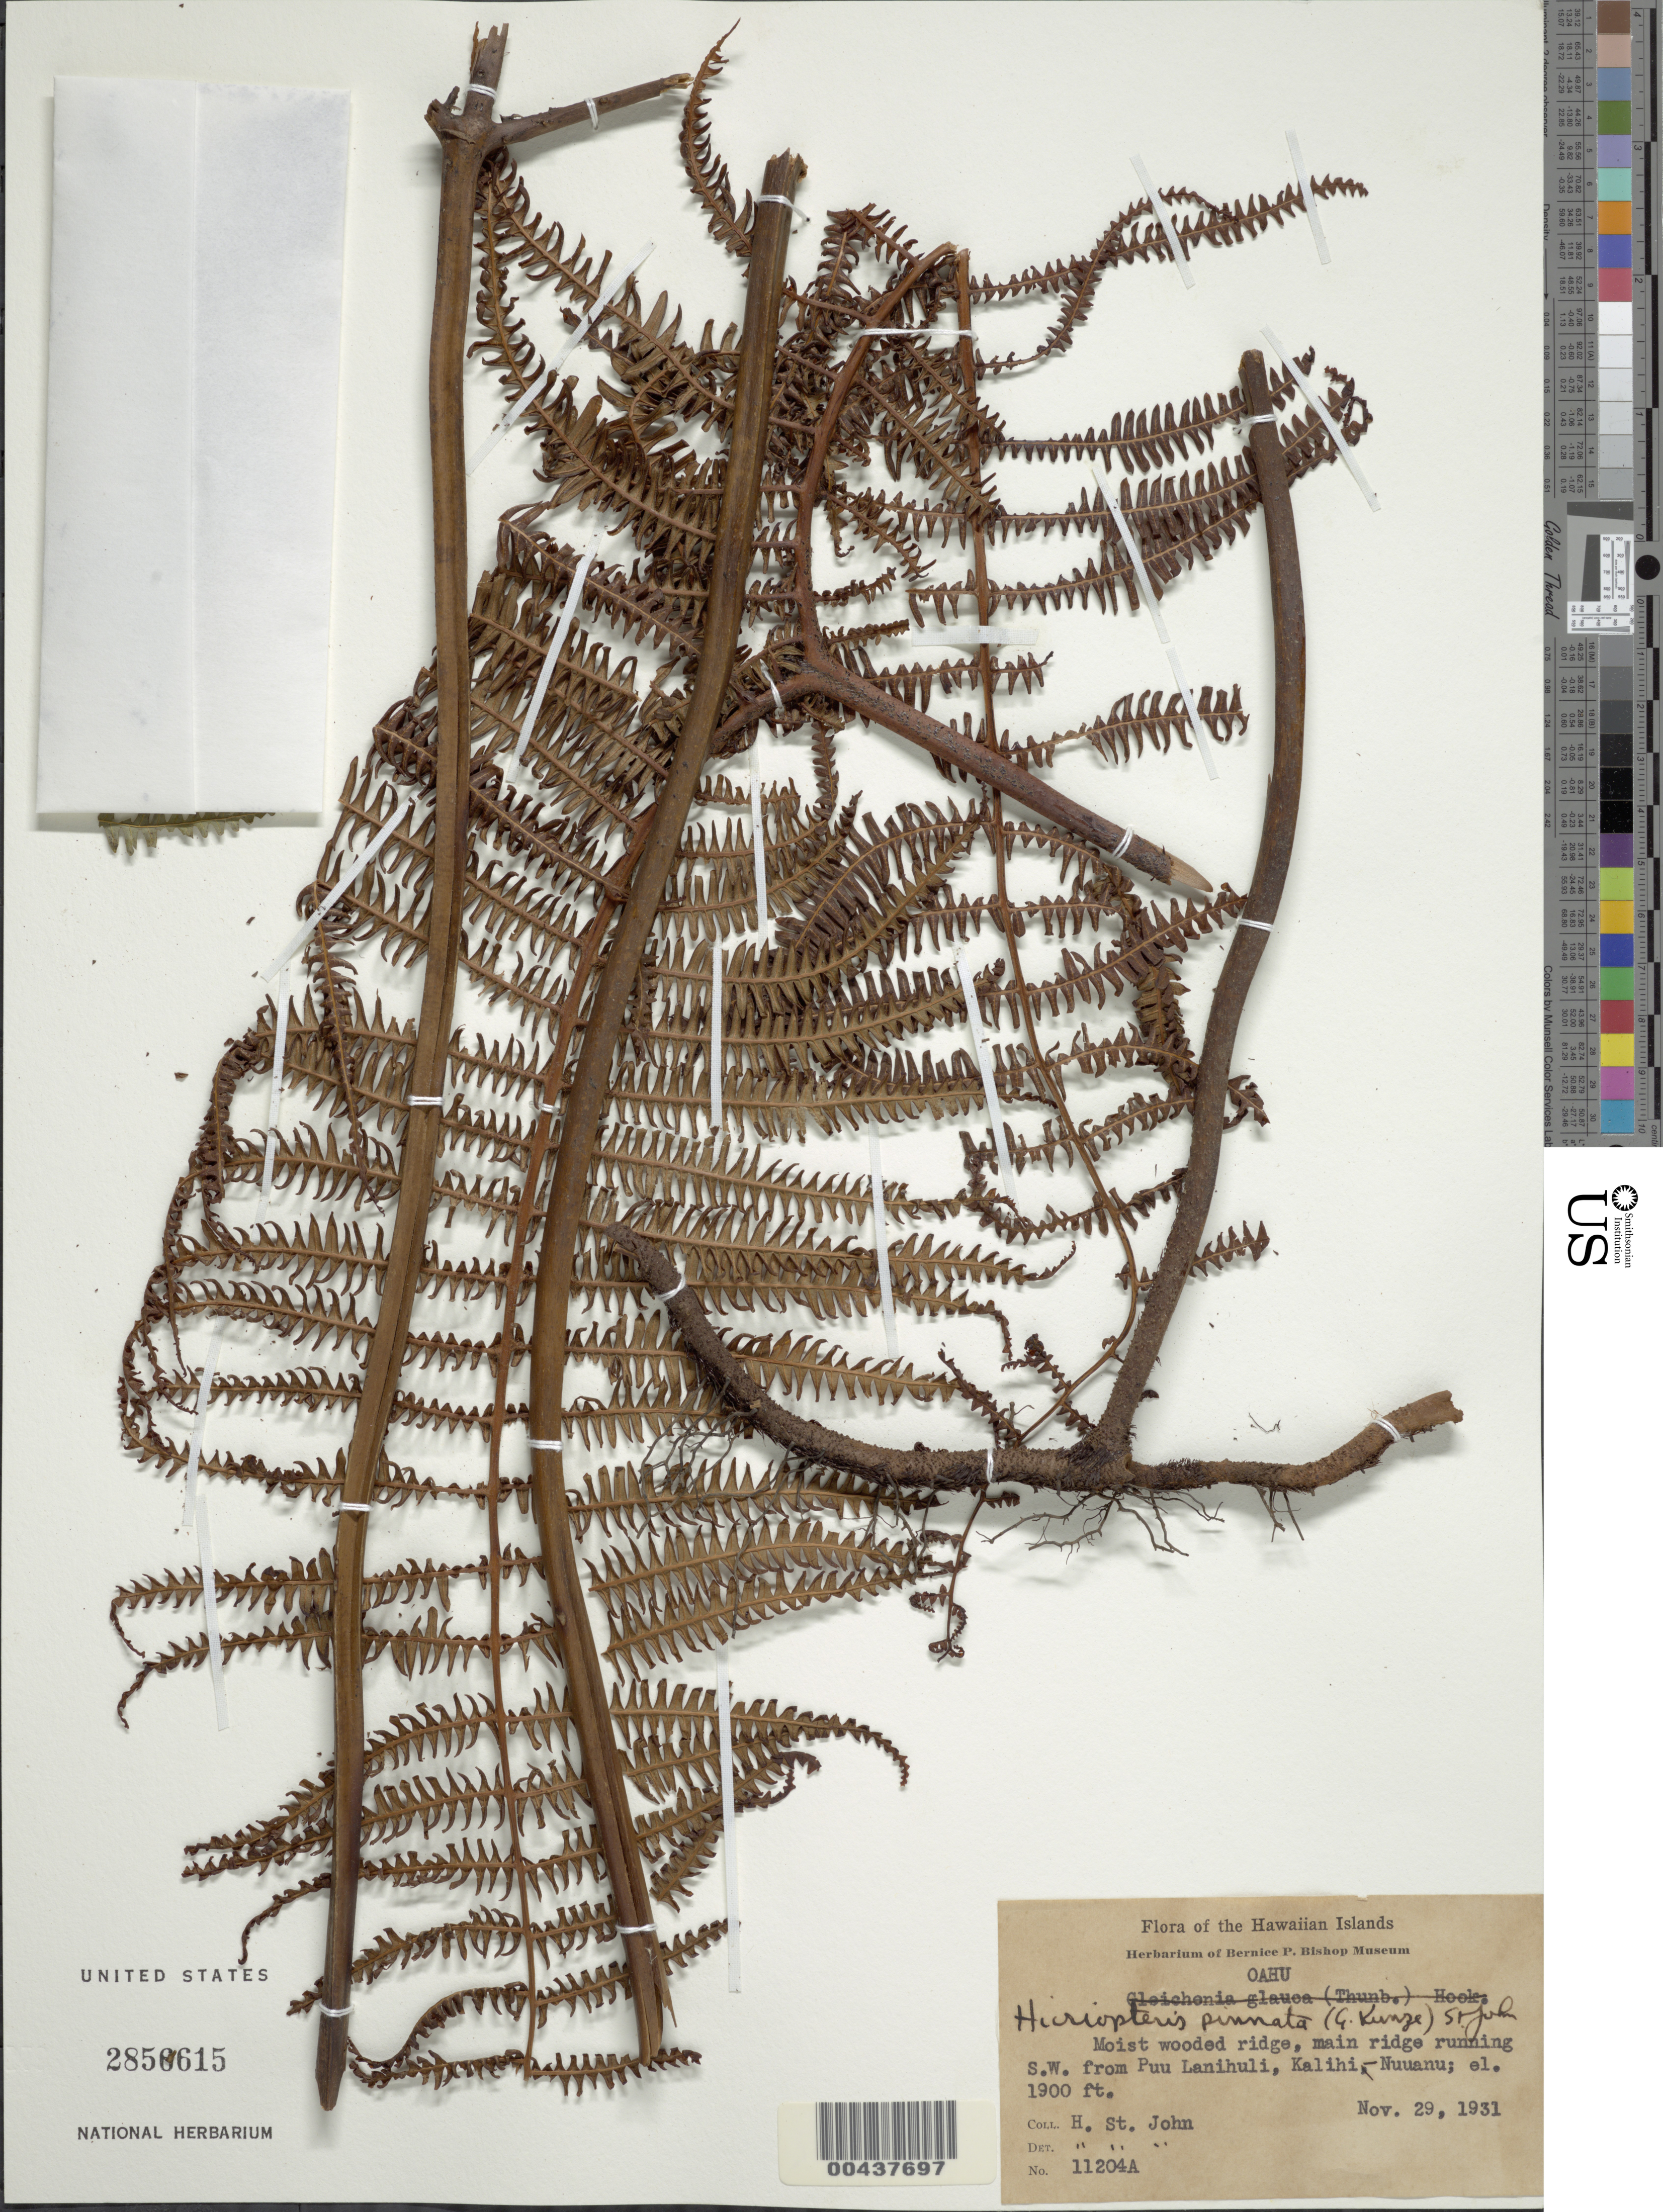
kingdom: Plantae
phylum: Tracheophyta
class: Polypodiopsida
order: Gleicheniales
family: Gleicheniaceae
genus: Diplopterygium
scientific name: Diplopterygium pinnatum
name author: (Kunze) Nakai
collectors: H. St. John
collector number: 11204a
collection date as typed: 29 Nov 1931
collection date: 1931-11-29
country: United States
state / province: Hawaii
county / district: Honolulu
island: Oahu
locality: main ridge running SW from Puu Lanihuli, Kalihi-Nuuanu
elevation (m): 579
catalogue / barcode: US 2856615